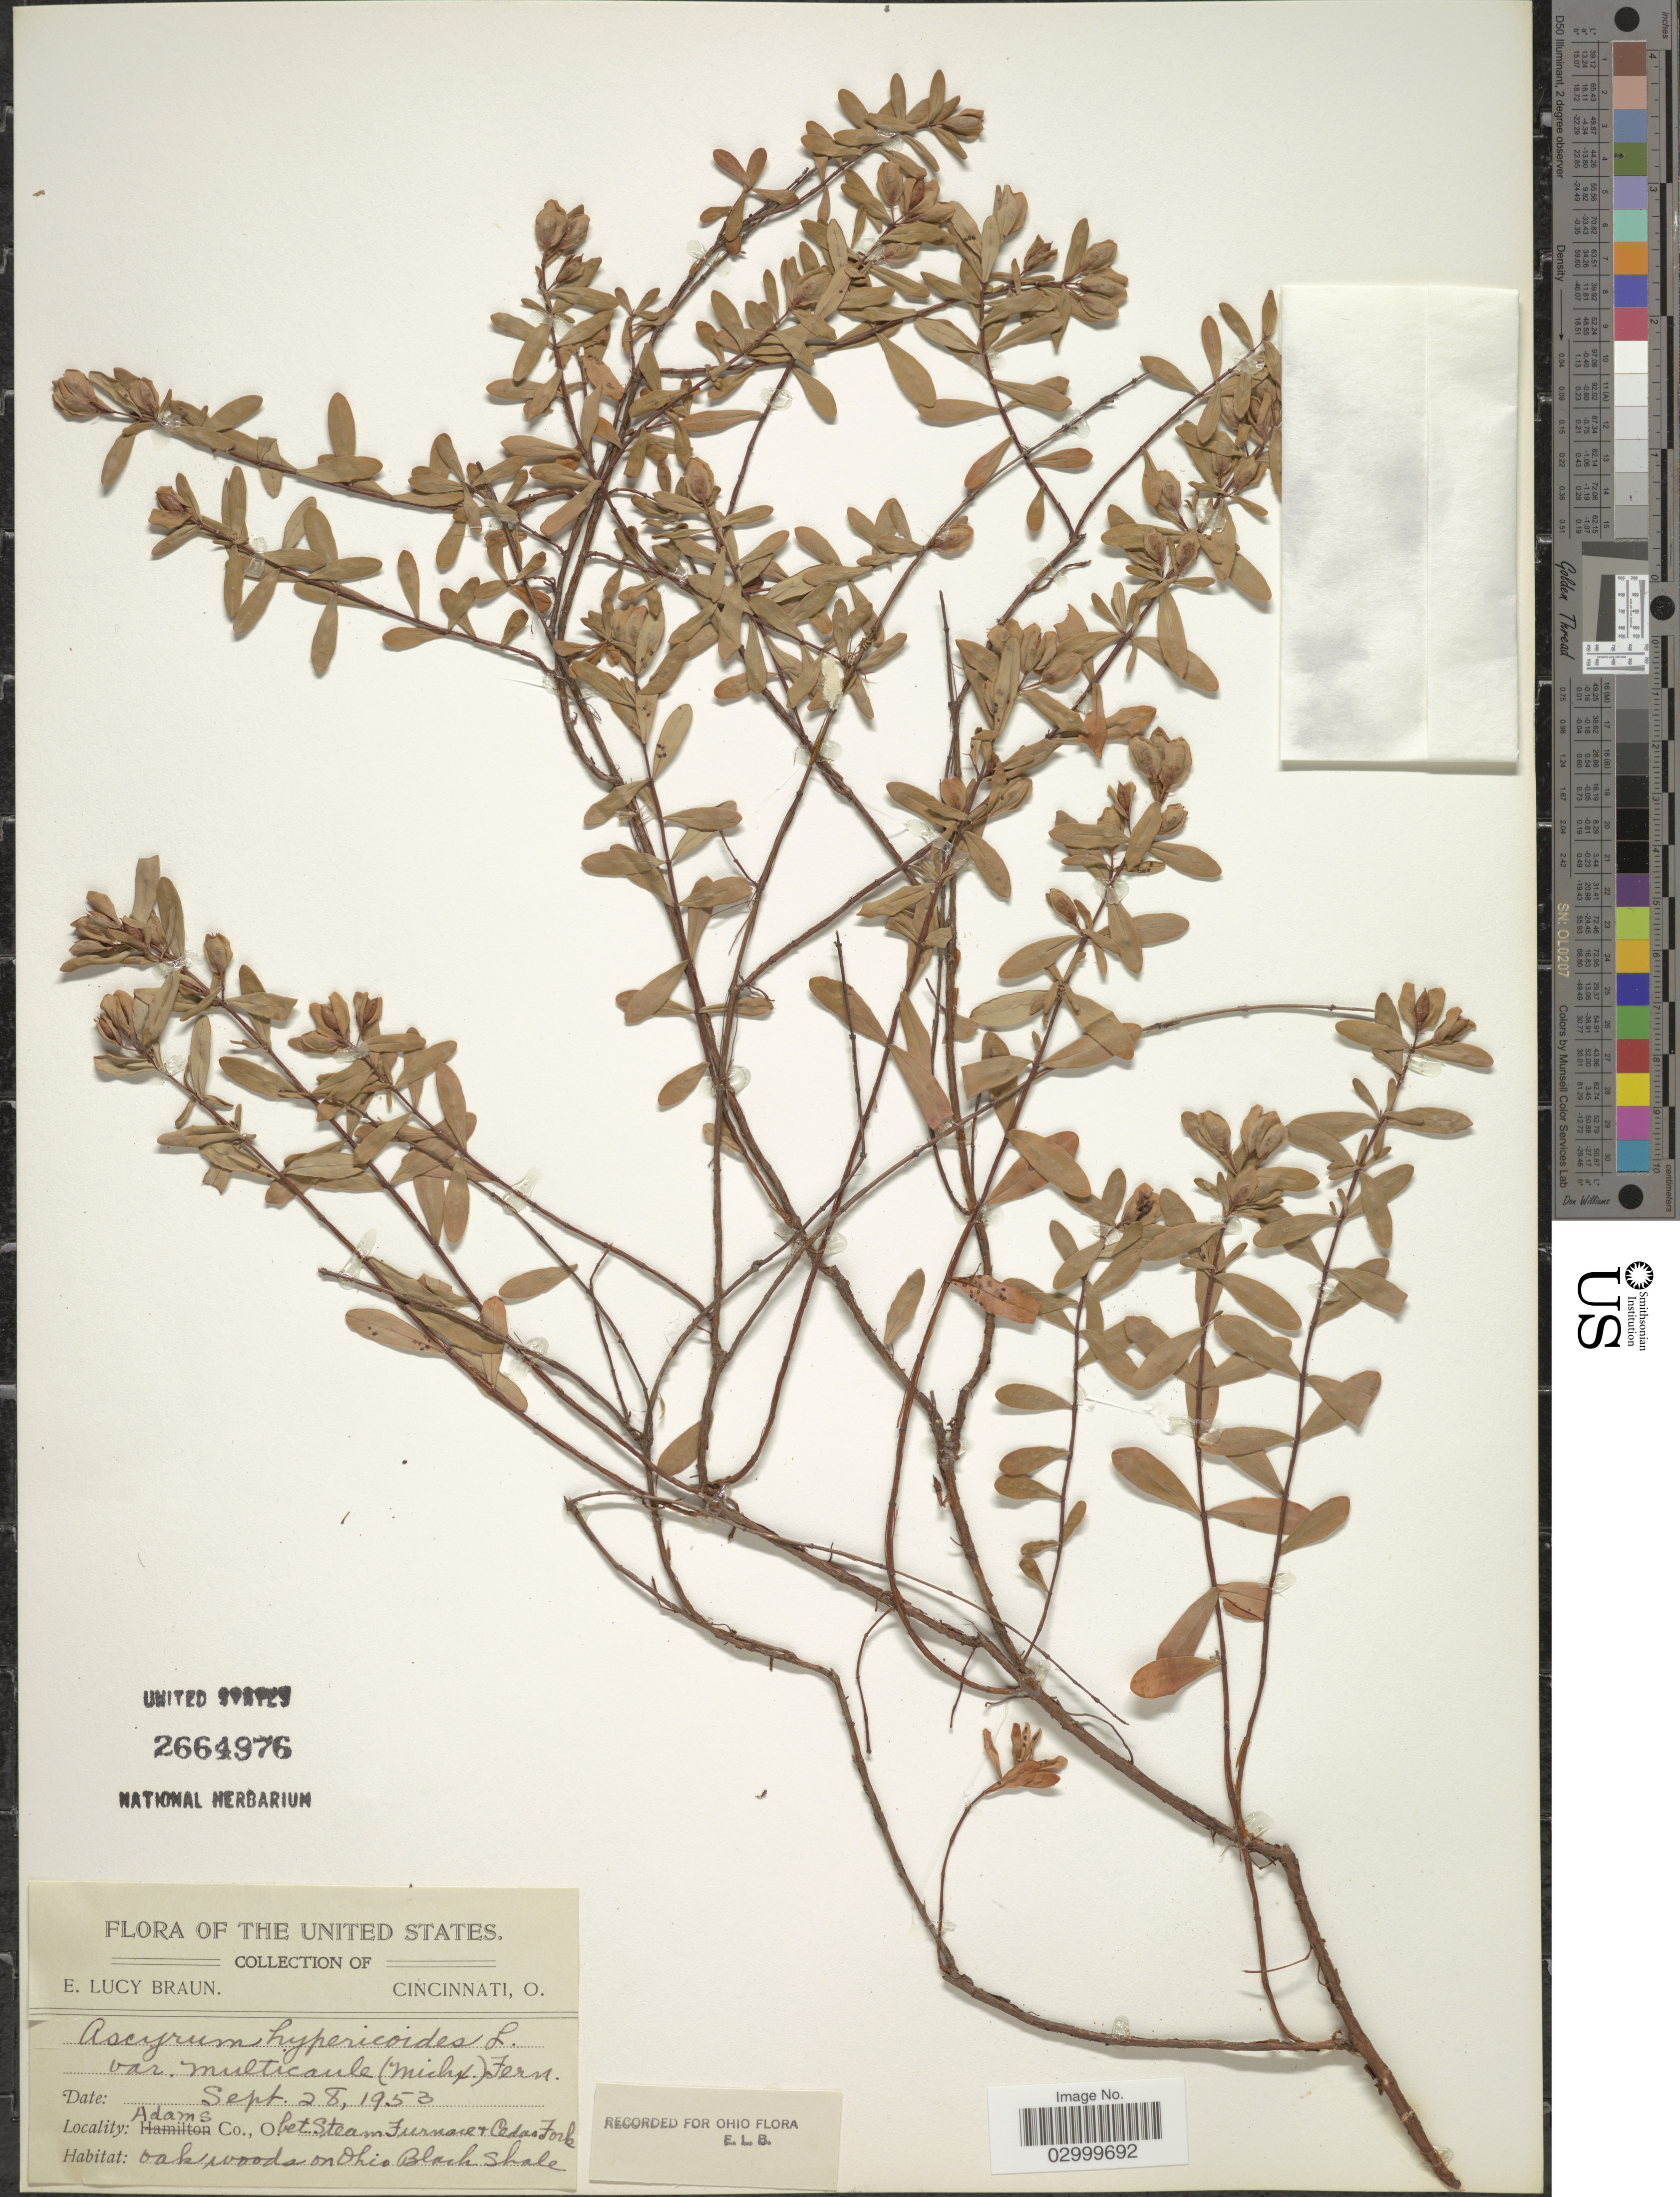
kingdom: Plantae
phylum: Tracheophyta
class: Magnoliopsida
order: Malpighiales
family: Hypericaceae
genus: Hypericum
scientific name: Hypericum stragulum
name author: W.P. Adams & N. Robson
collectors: E. L. Braun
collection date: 1953-09-28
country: United States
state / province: Ohio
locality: Adams Co. bet. steam Furnace & Cedar Fork.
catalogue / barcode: US 2664976